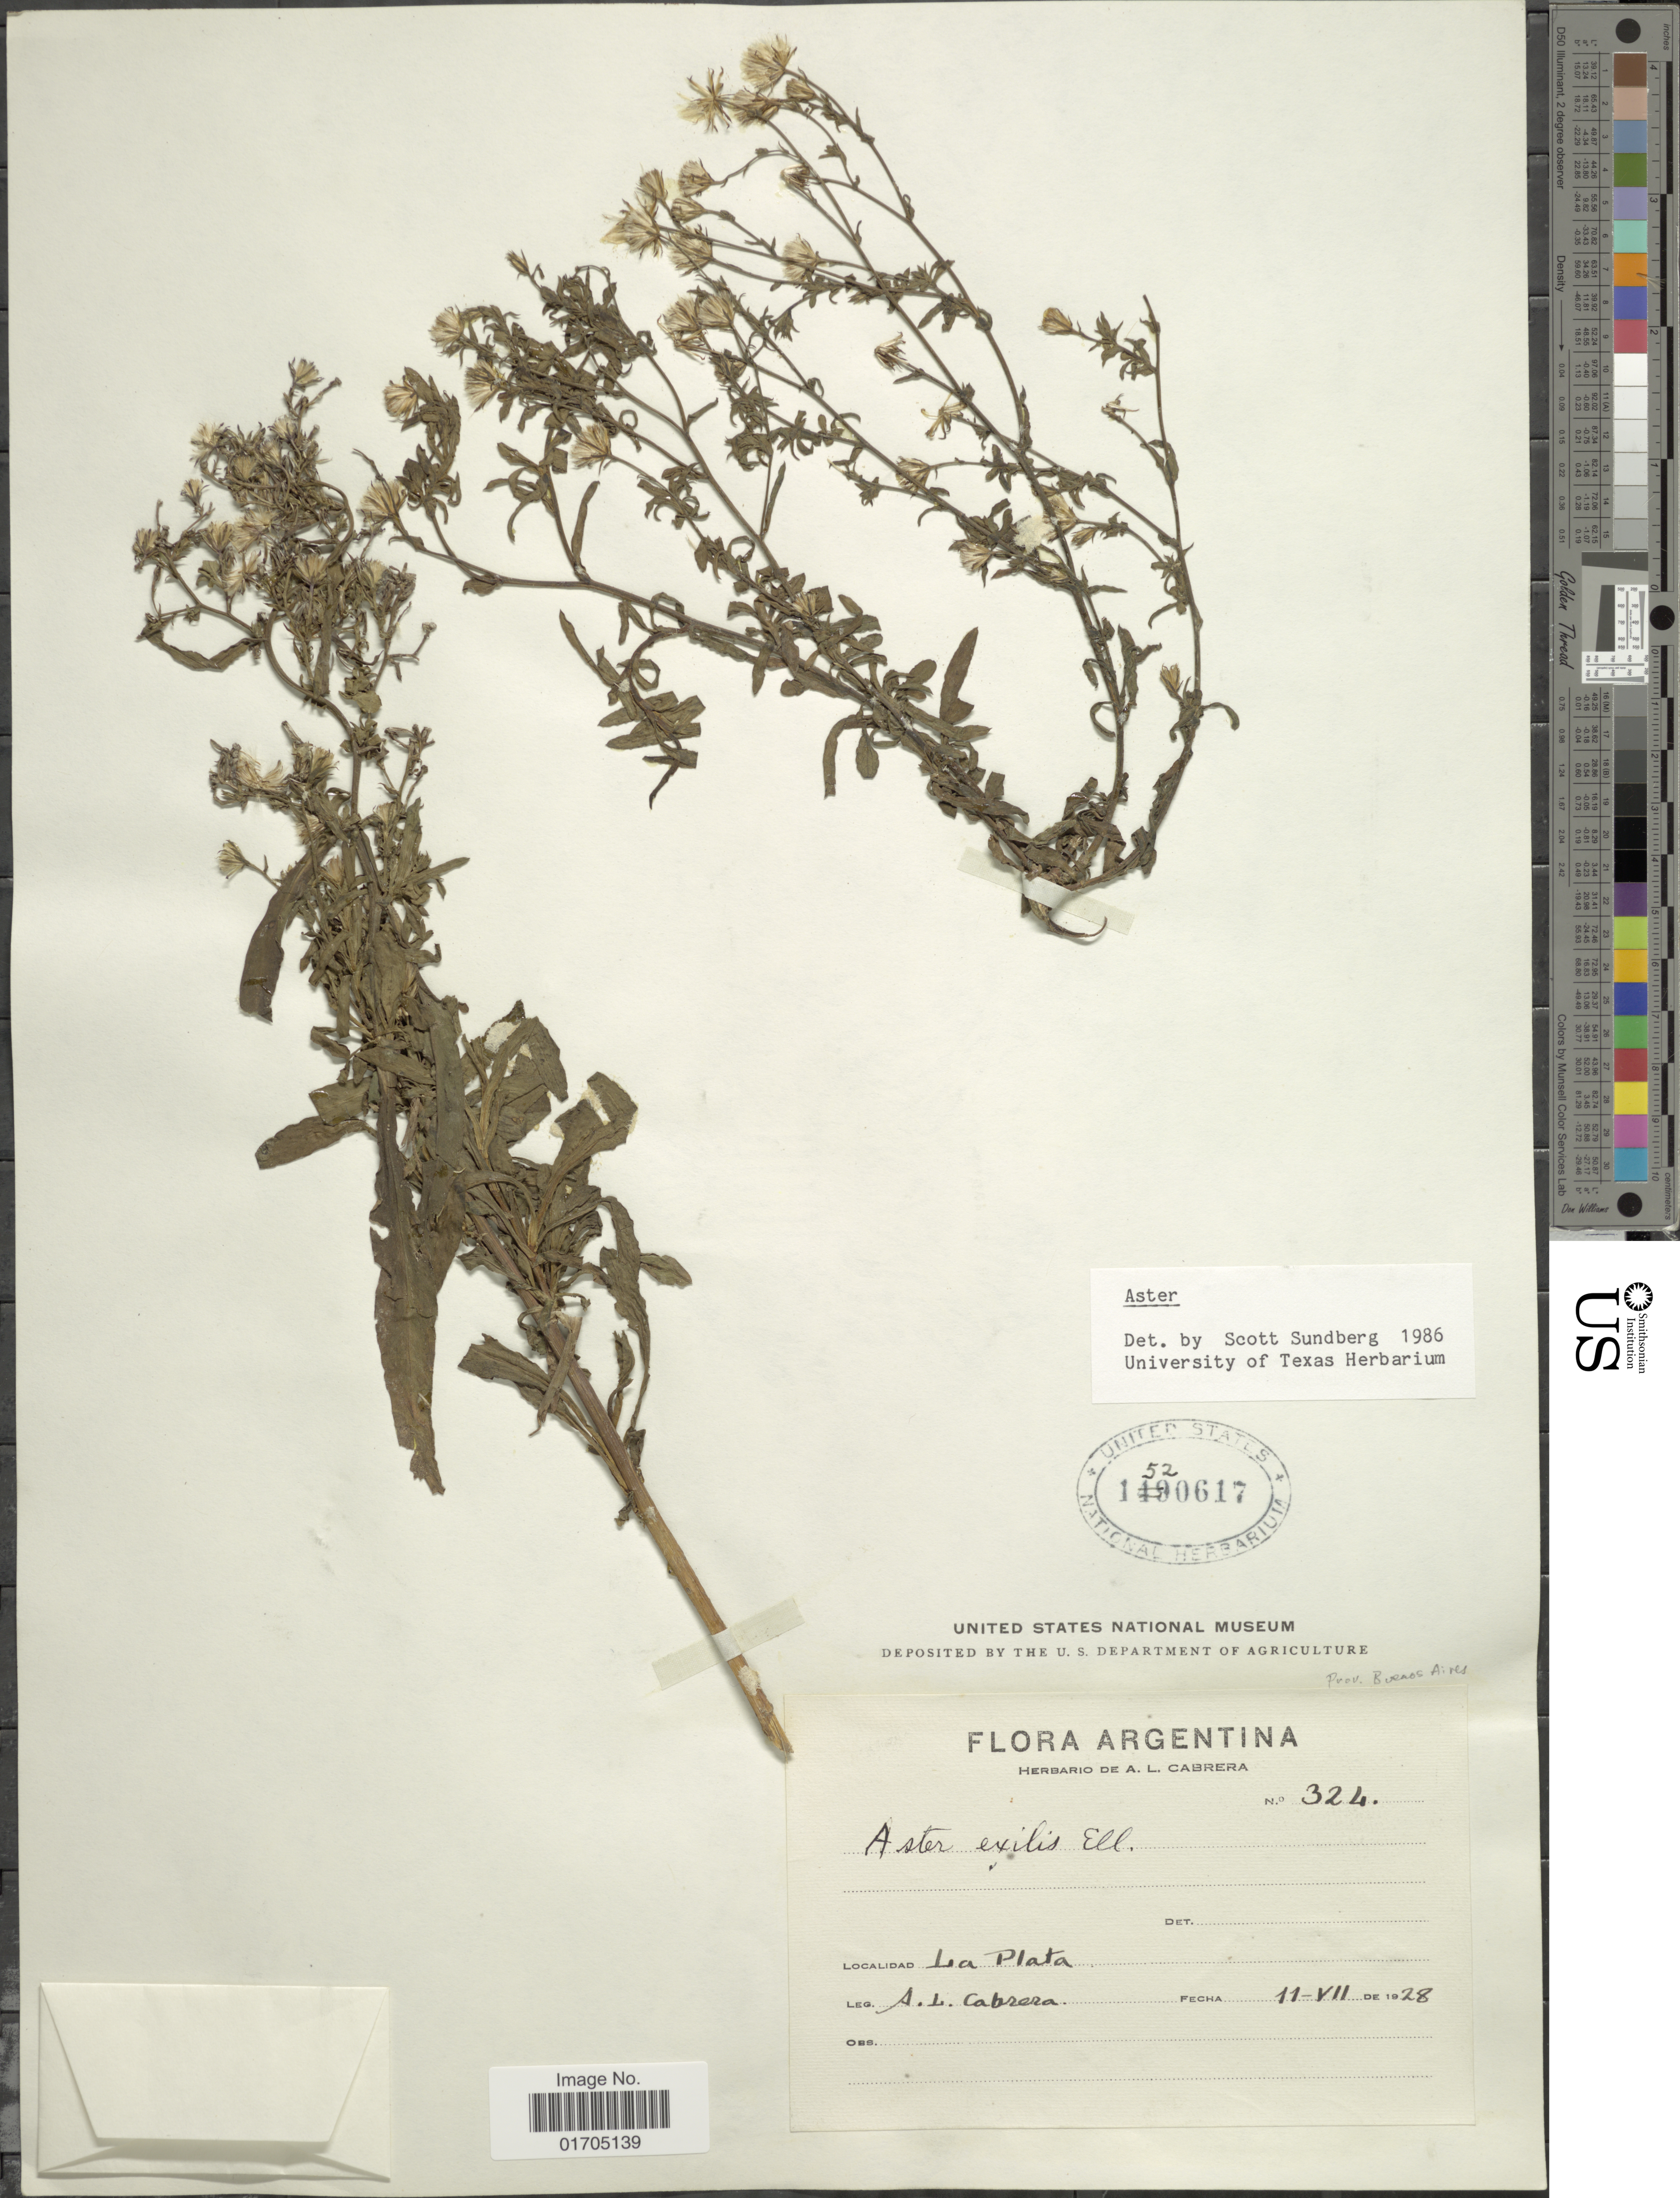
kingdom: Plantae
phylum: Tracheophyta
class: Magnoliopsida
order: Asterales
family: Asteraceae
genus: Symphyotrichum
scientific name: Symphyotrichum sp.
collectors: A. L. Cabrera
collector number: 324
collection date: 1928-07-11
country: Argentina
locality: La Plata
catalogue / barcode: US 1520617